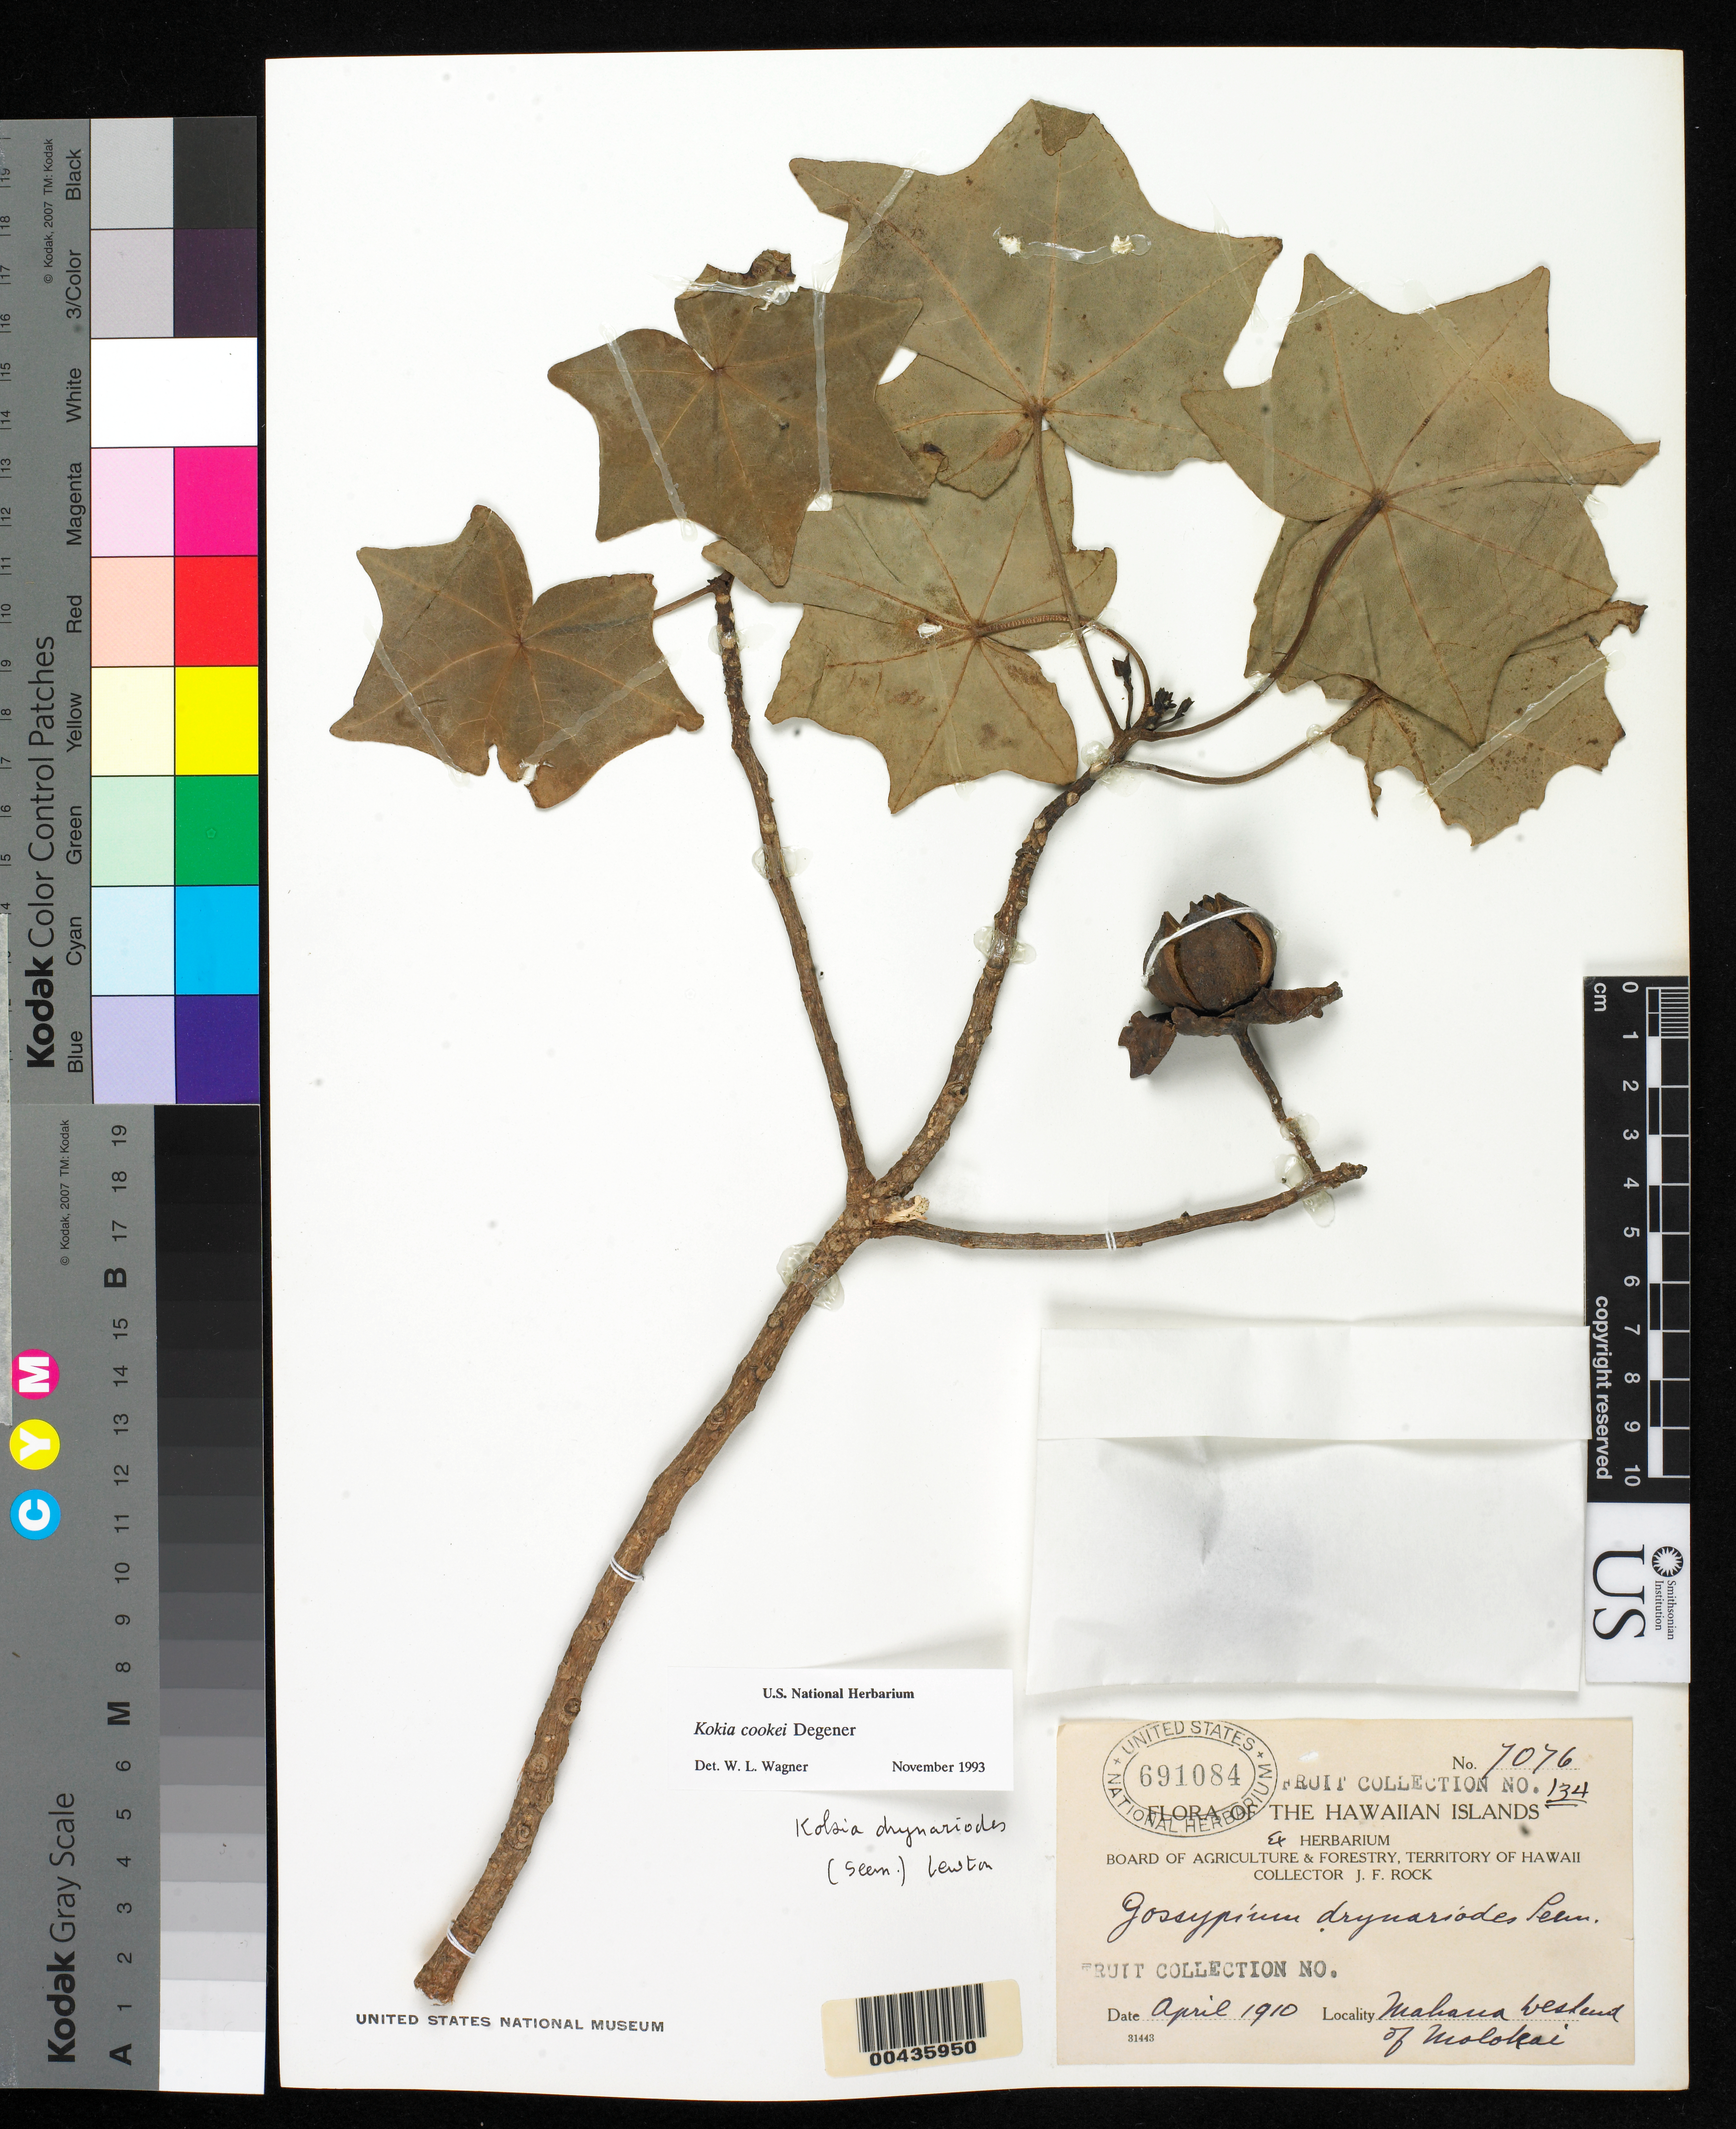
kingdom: Plantae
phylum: Tracheophyta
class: Magnoliopsida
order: Malvales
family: Malvaceae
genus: Kokia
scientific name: Kokia cookei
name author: O. Deg.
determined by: Wagner, W. L., (BOT), Smithsonian Institution - National Museum of Natural History (UNITED STATES)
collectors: J. F. Rock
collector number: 7076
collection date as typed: Apr 1910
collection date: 1910-04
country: United States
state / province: Hawaii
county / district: Maui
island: Moloka'i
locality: Makaua, W end of Molokai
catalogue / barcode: US 691084